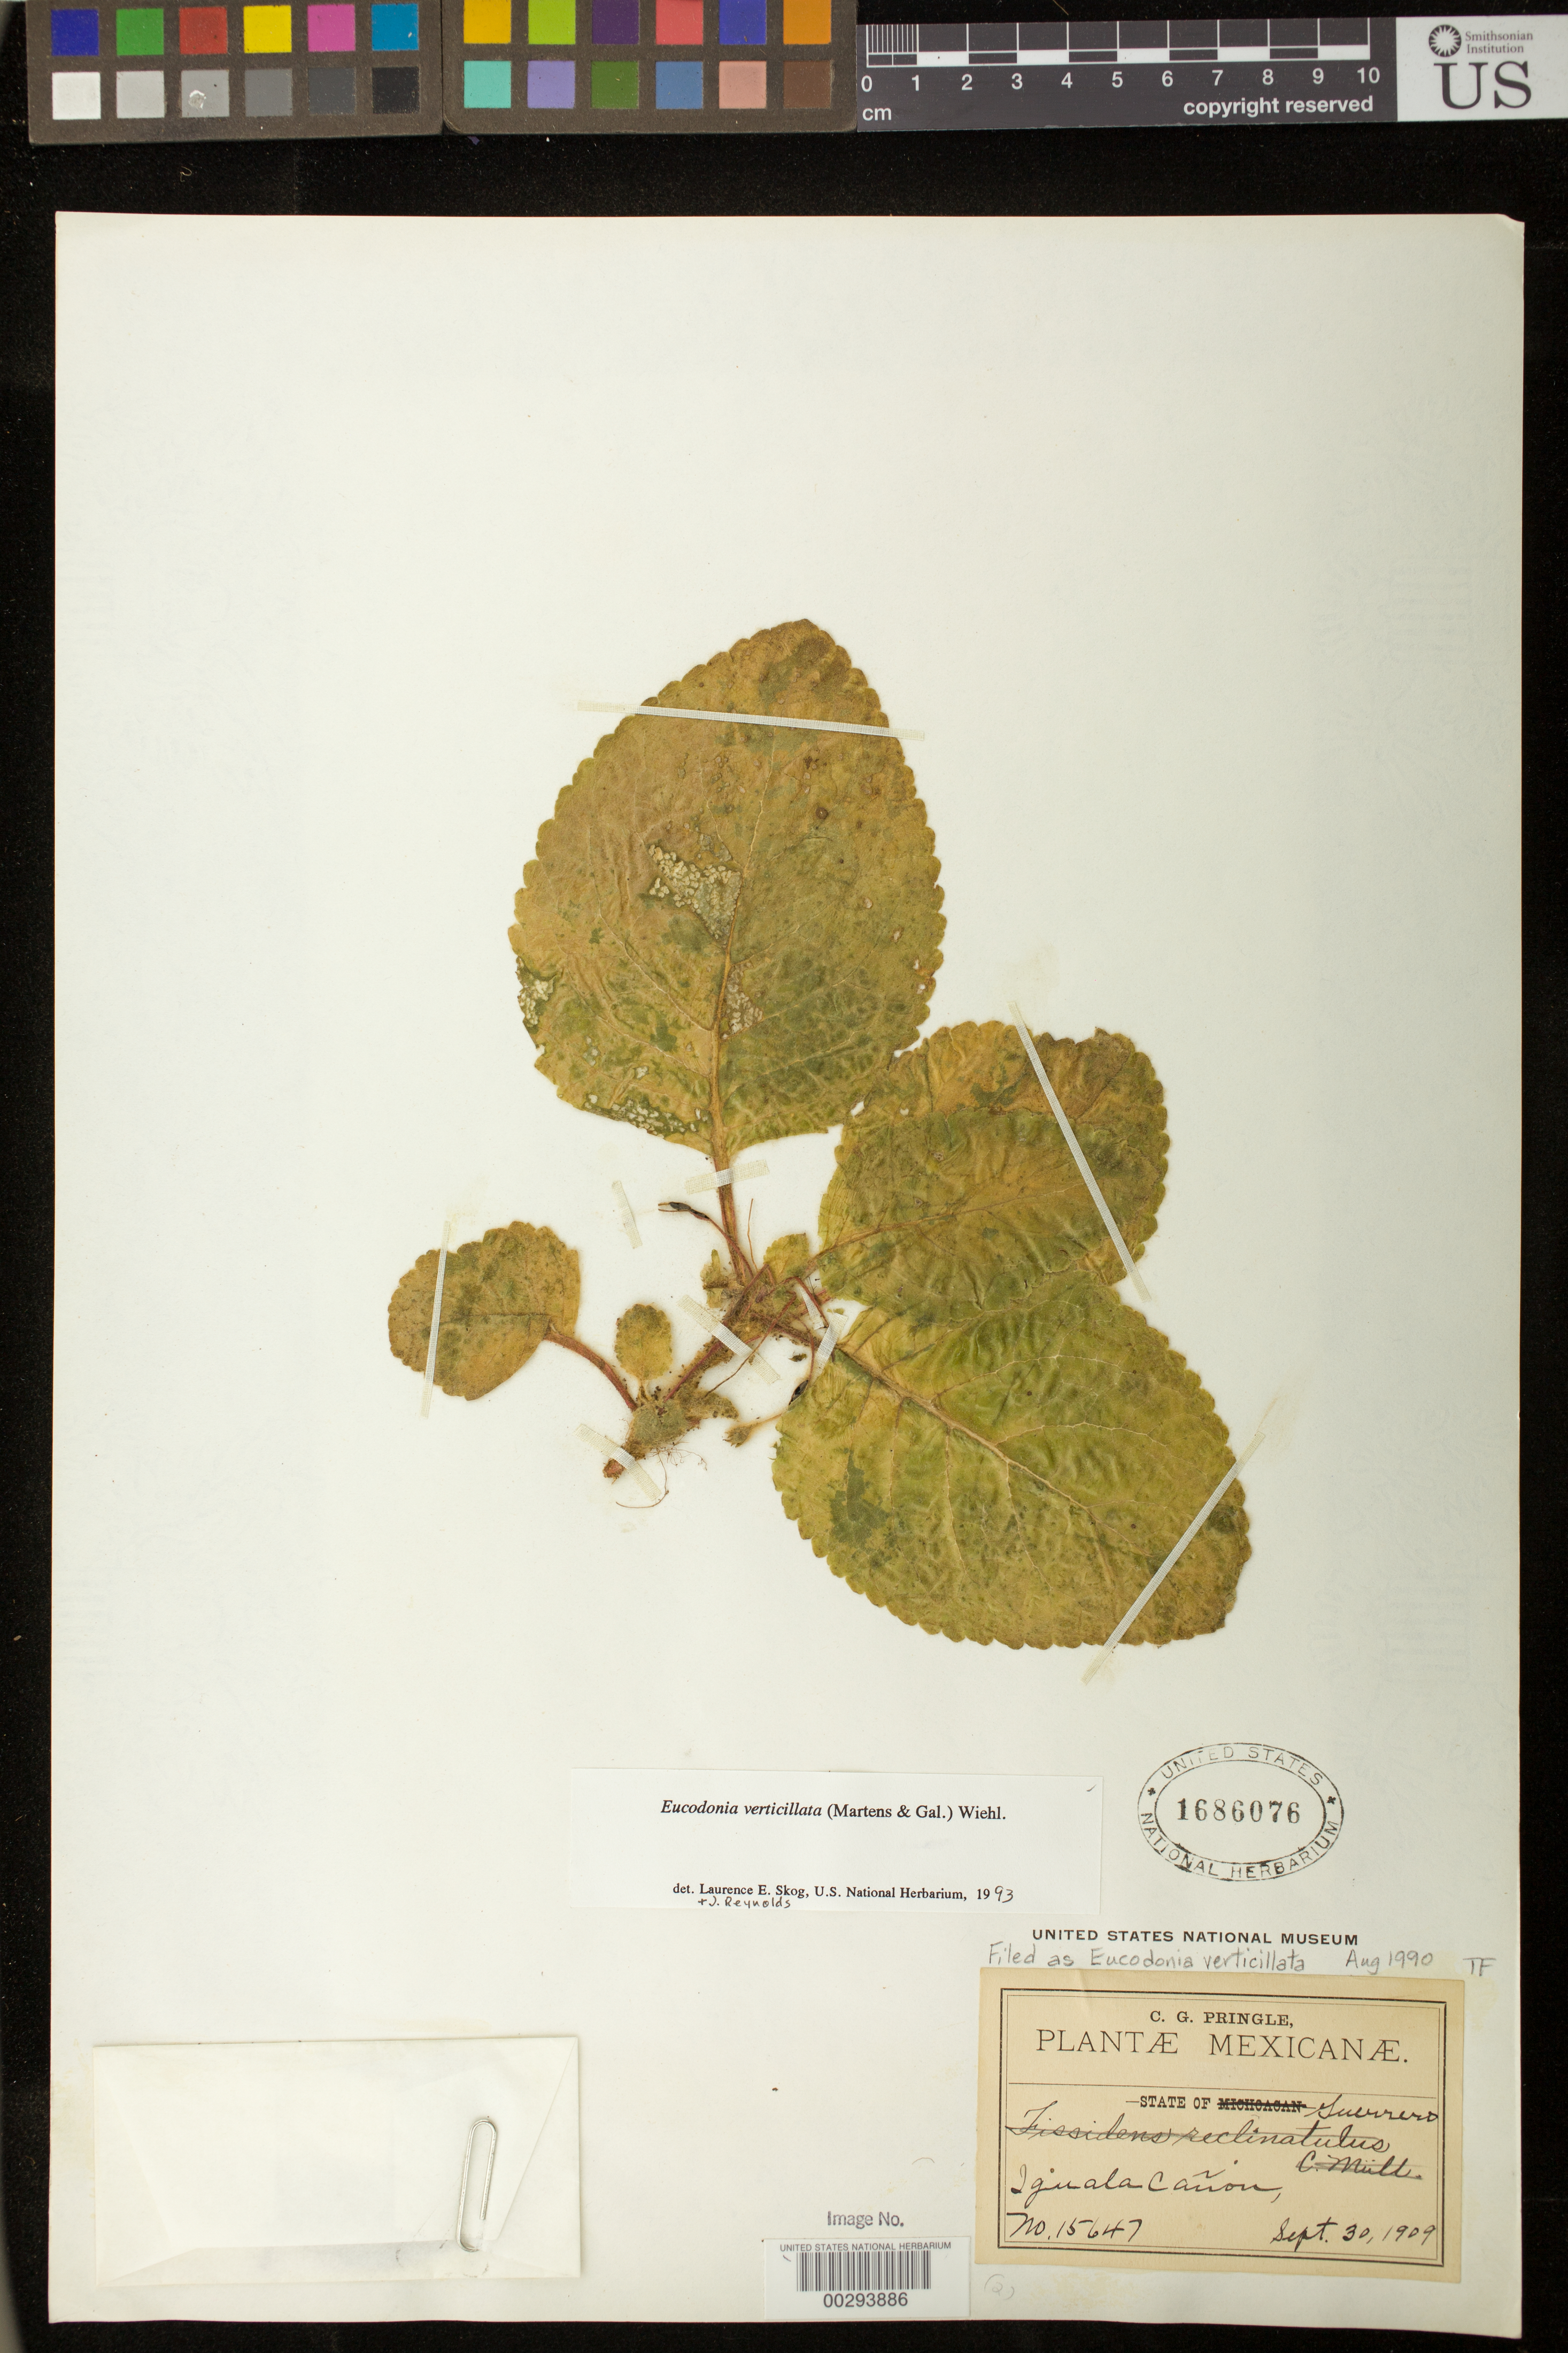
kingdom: Plantae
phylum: Tracheophyta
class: Magnoliopsida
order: Lamiales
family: Gesneriaceae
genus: Eucodonia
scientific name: Eucodonia verticillata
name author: (M. Martens & Galeotti) Wiehler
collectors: C. G. Pringle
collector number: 15647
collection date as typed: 30 Sep 1909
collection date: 1909-09-30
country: Mexico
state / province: Guerrero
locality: Iguala Canyon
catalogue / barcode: US 1686076